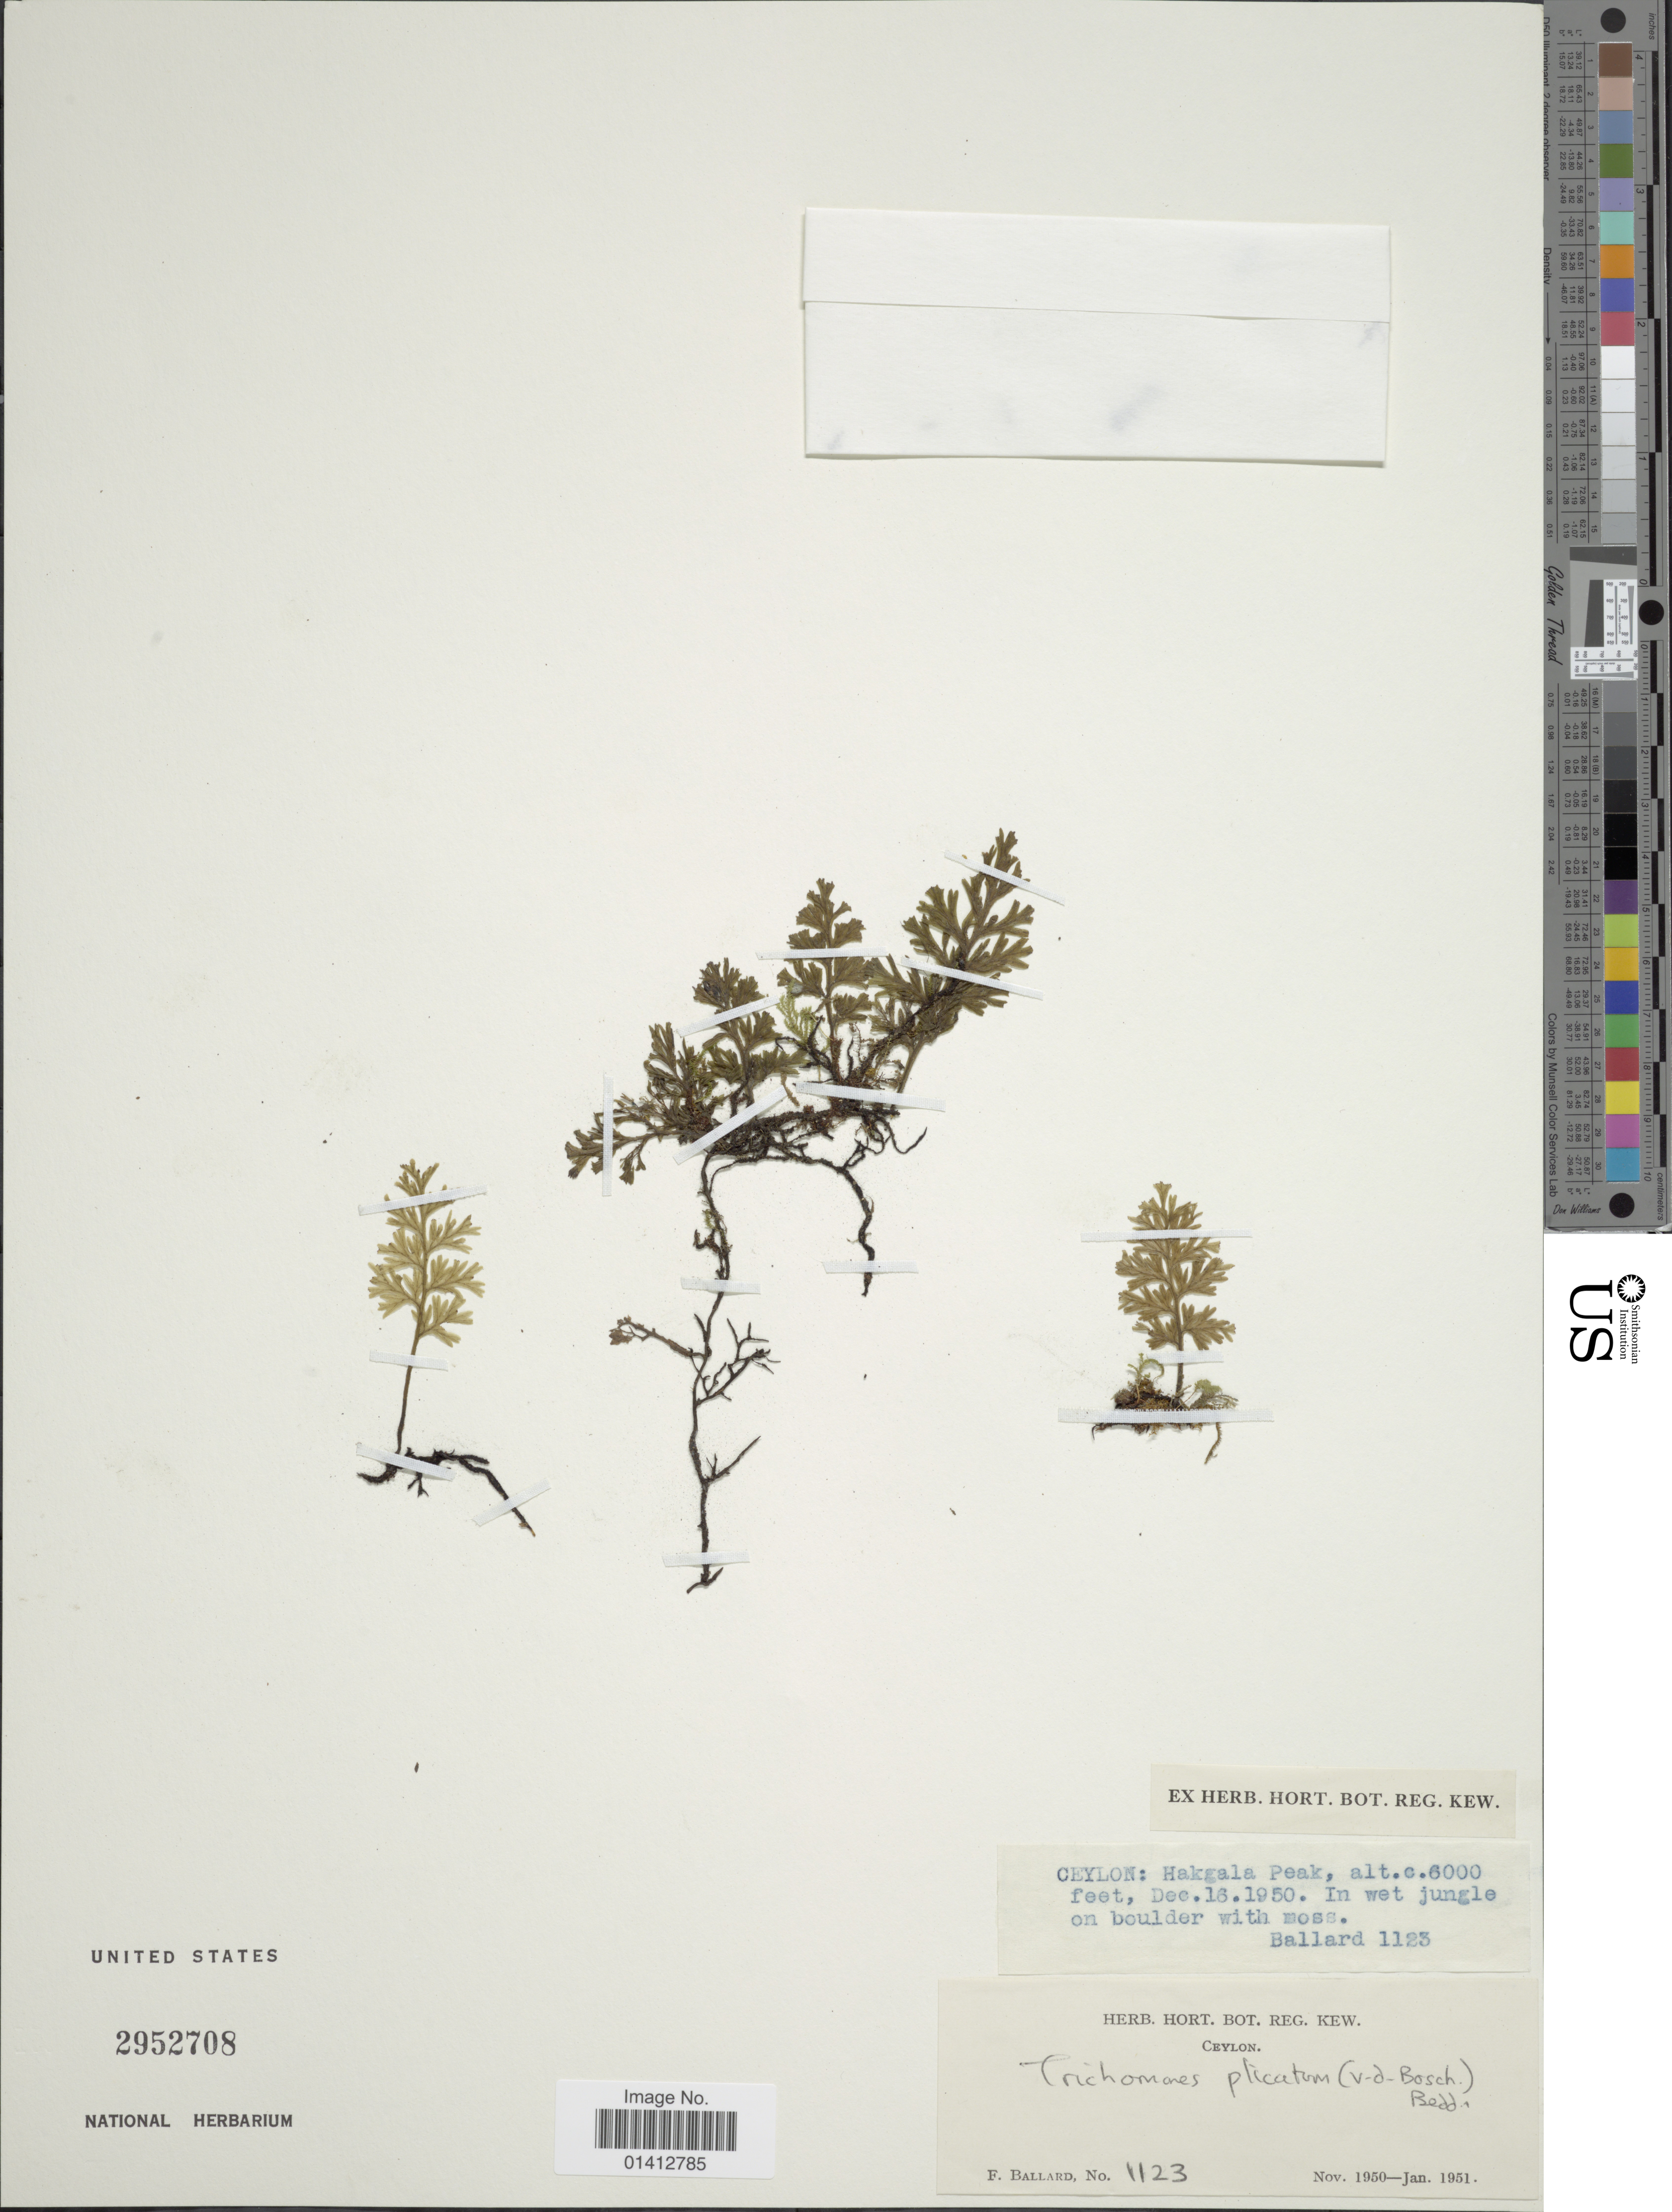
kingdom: Plantae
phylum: Tracheophyta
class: Polypodiopsida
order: Hymenophyllales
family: Hymenophyllaceae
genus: Crepidomanes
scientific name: Crepidomanes plicatum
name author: (Bosch) Ching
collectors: F. Ballard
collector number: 1123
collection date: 1950-12-16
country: Sri Lanka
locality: Ceylon: Hakgala Peak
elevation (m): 1829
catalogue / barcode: US 2952708